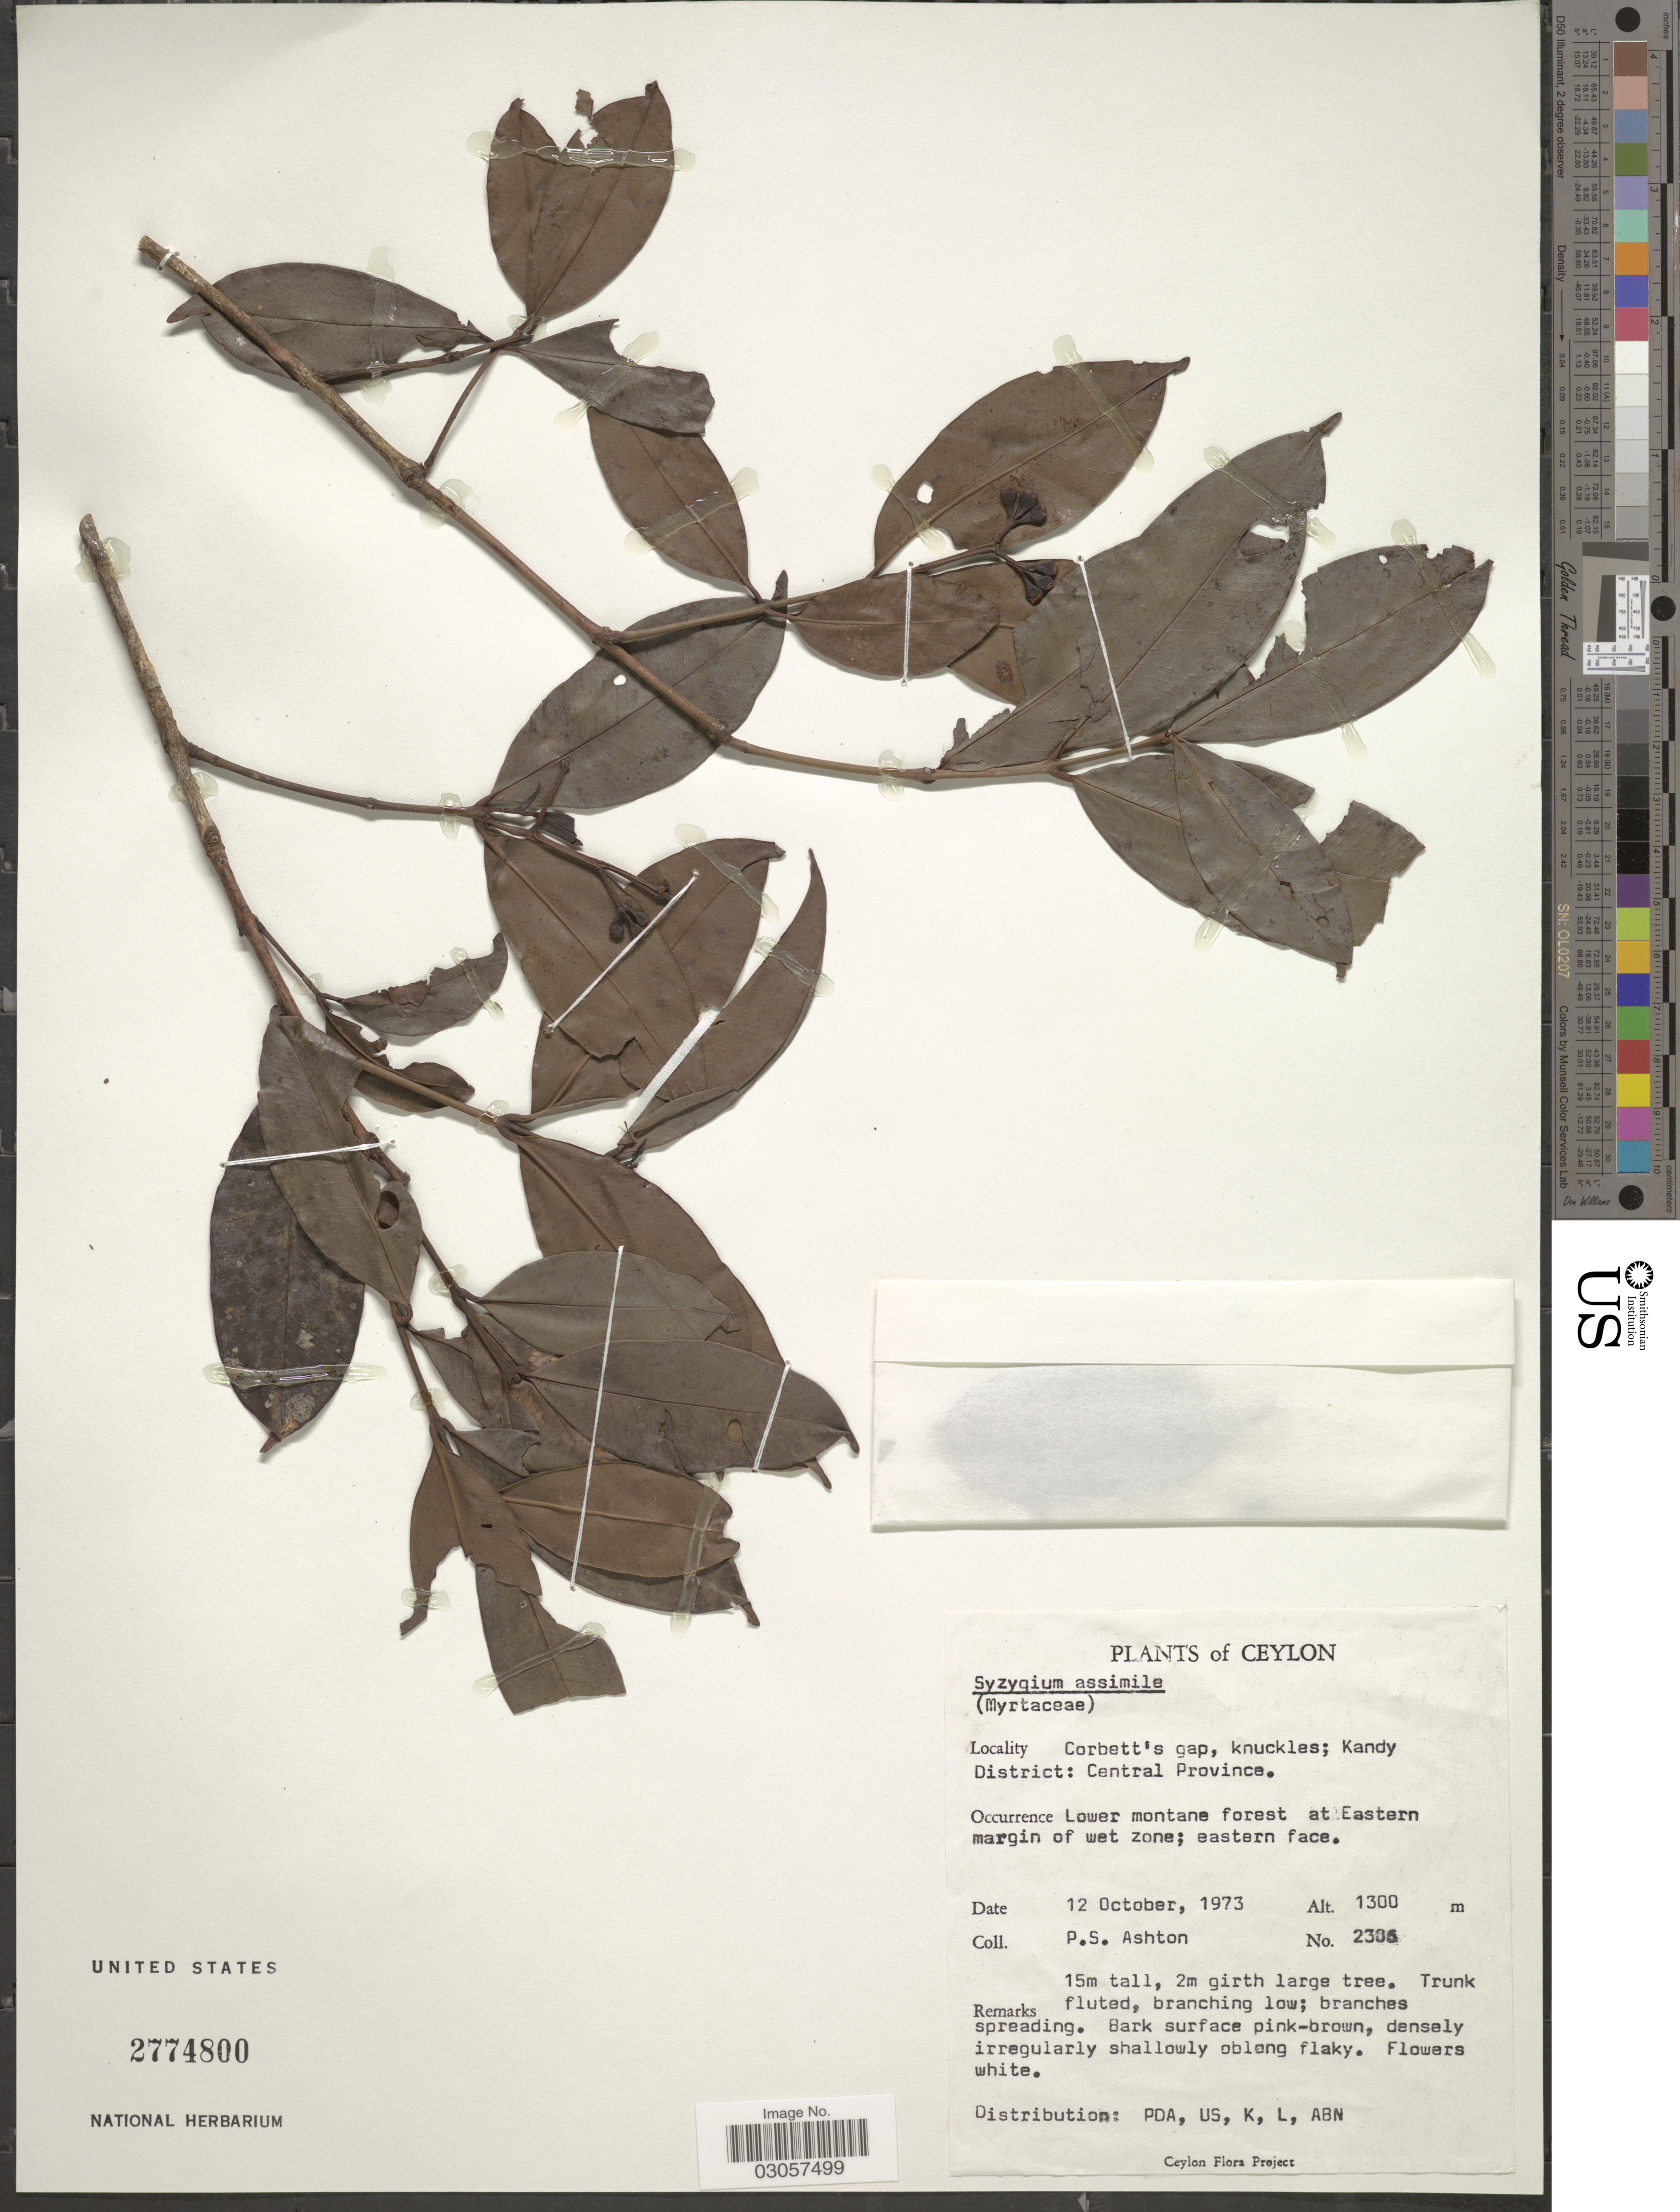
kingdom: Plantae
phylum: Tracheophyta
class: Magnoliopsida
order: Myrtales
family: Myrtaceae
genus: Syzygium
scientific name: Syzygium assimile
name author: Thwaites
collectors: P. S. Ashton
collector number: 2306*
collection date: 1973-10-12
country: Sri Lanka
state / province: Central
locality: Ceylon, Corbett's gap, knuckles; Kandy District: Central Province, Lower montane forest at Eastern margin of wet zone; eastern face.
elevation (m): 1300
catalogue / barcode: US 2774800